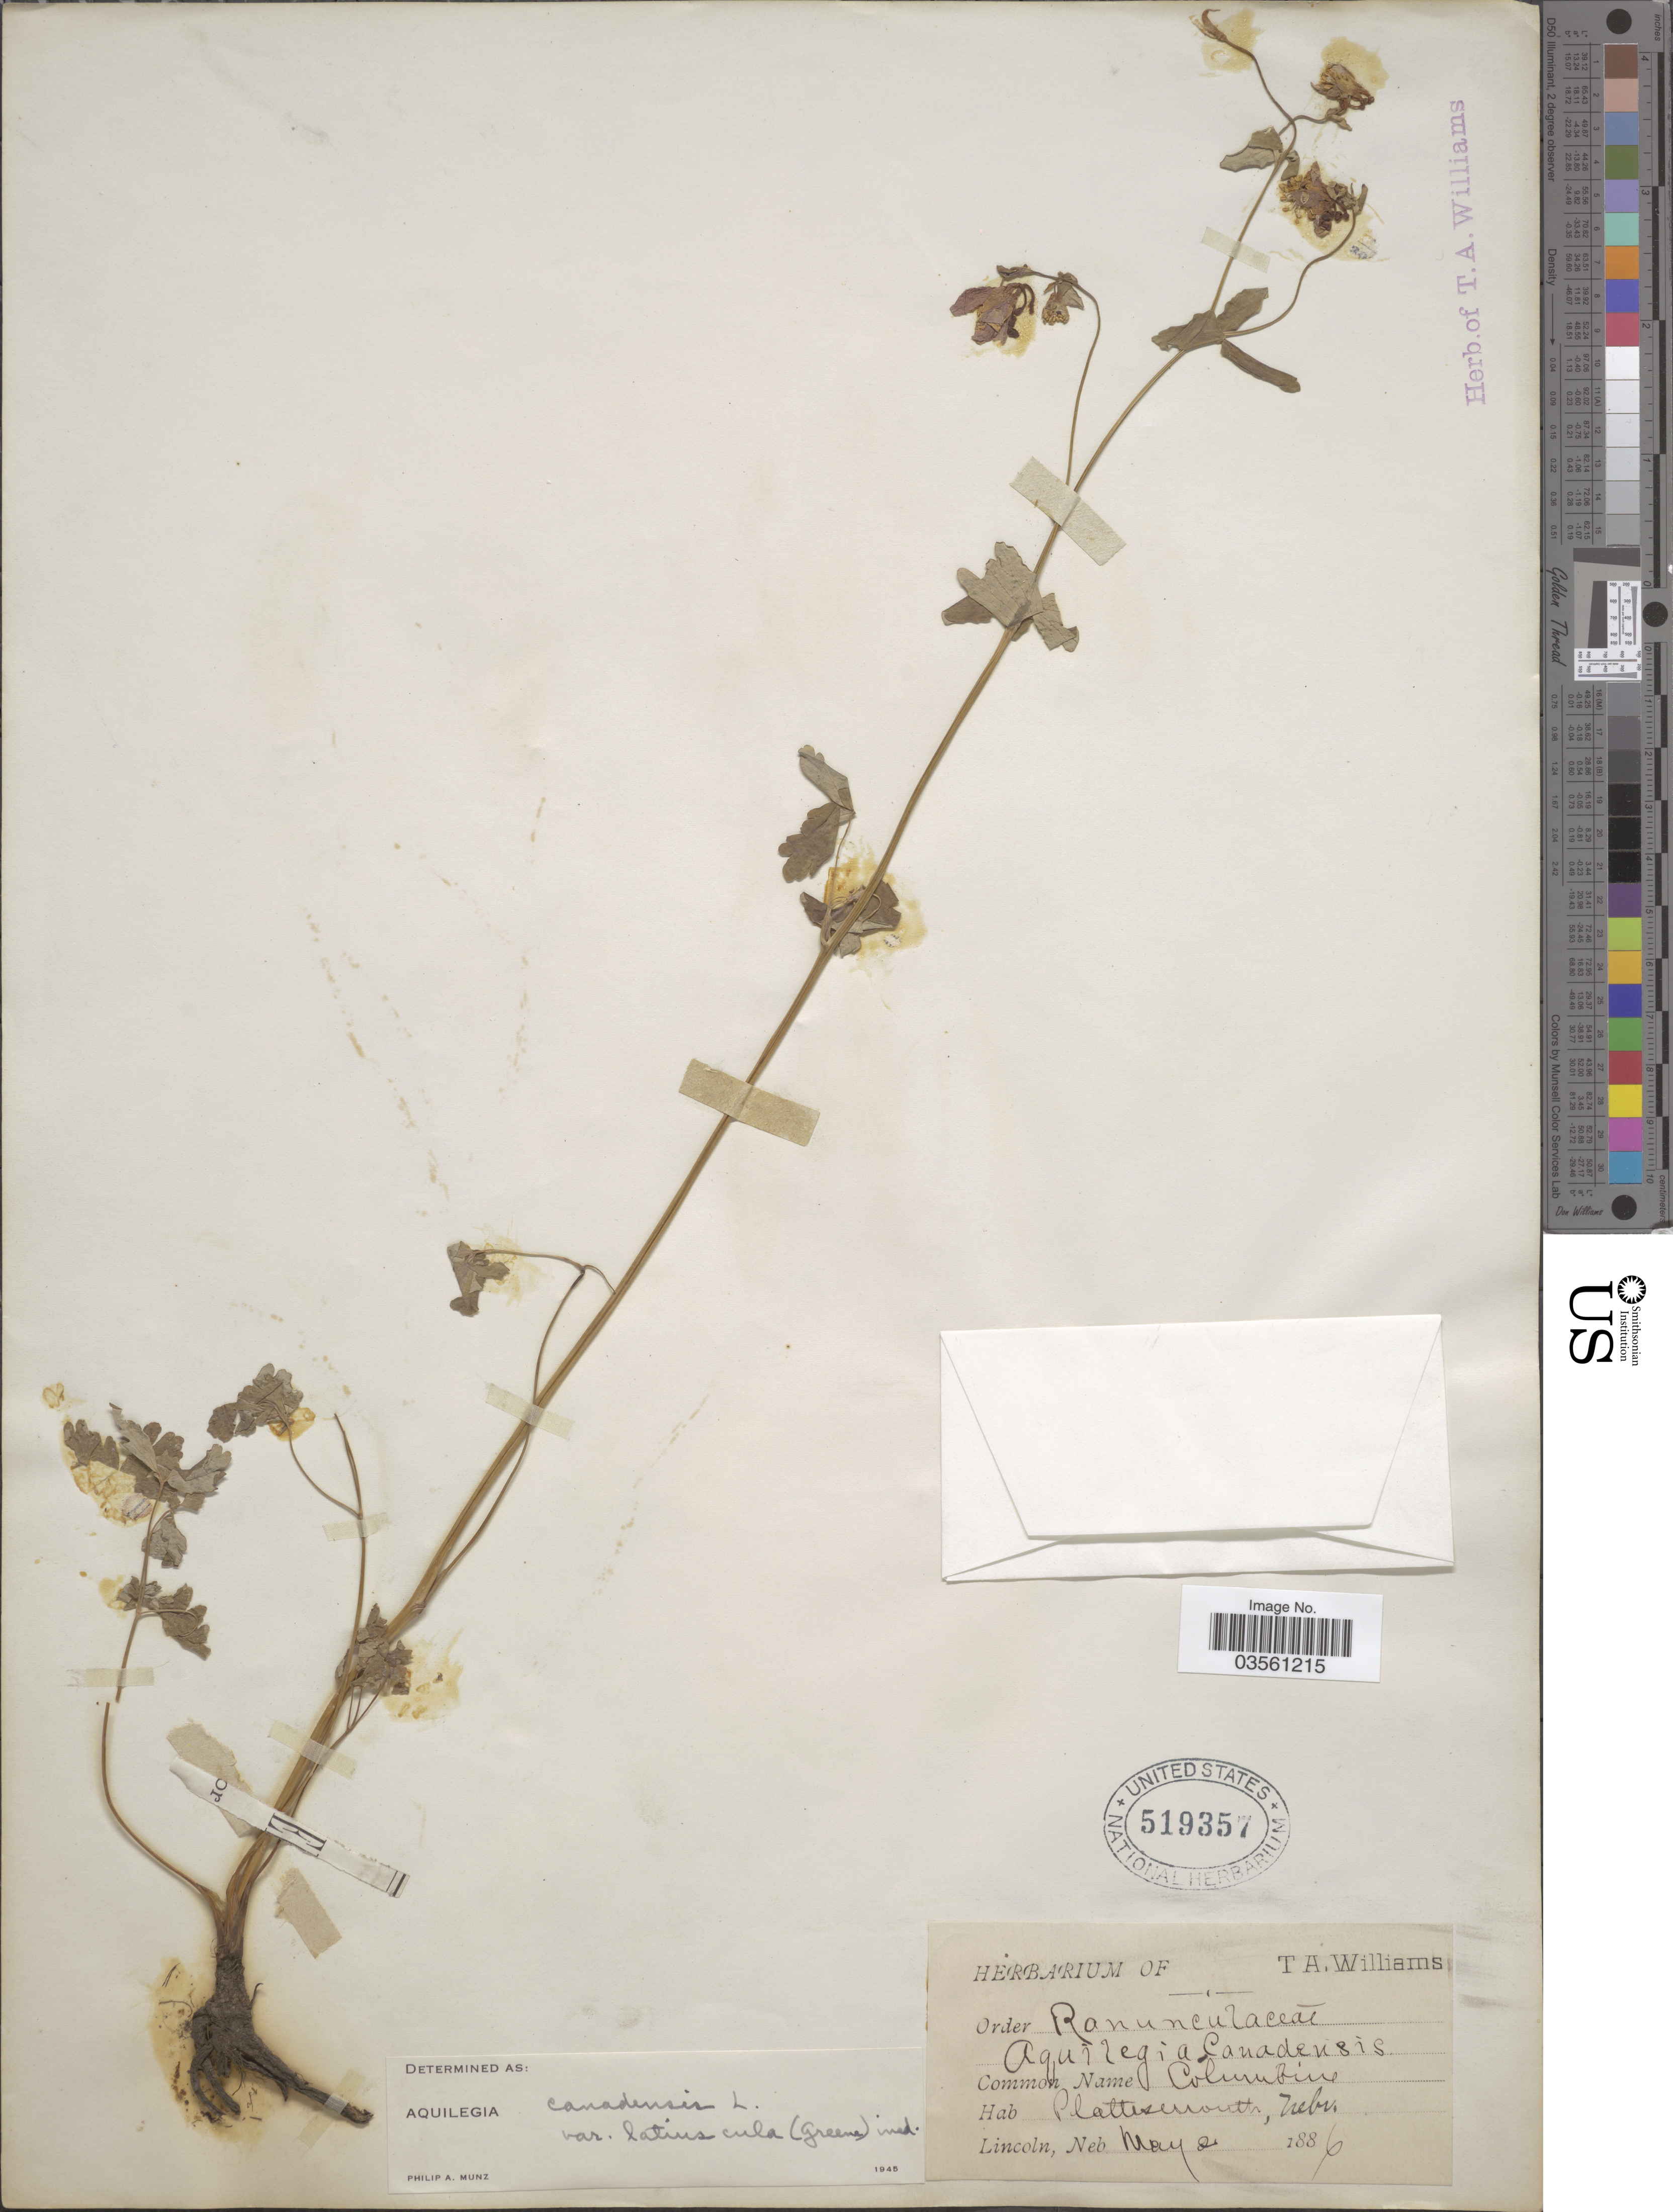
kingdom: Plantae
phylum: Tracheophyta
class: Magnoliopsida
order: Ranunculales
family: Ranunculaceae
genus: Aquilegia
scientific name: Aquilegia canadensis var. latiuscula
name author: (Greene) Munz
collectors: T. Williams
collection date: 1886-05-02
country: United States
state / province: Nebraska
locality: Plattesmouth.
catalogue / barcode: US 519357